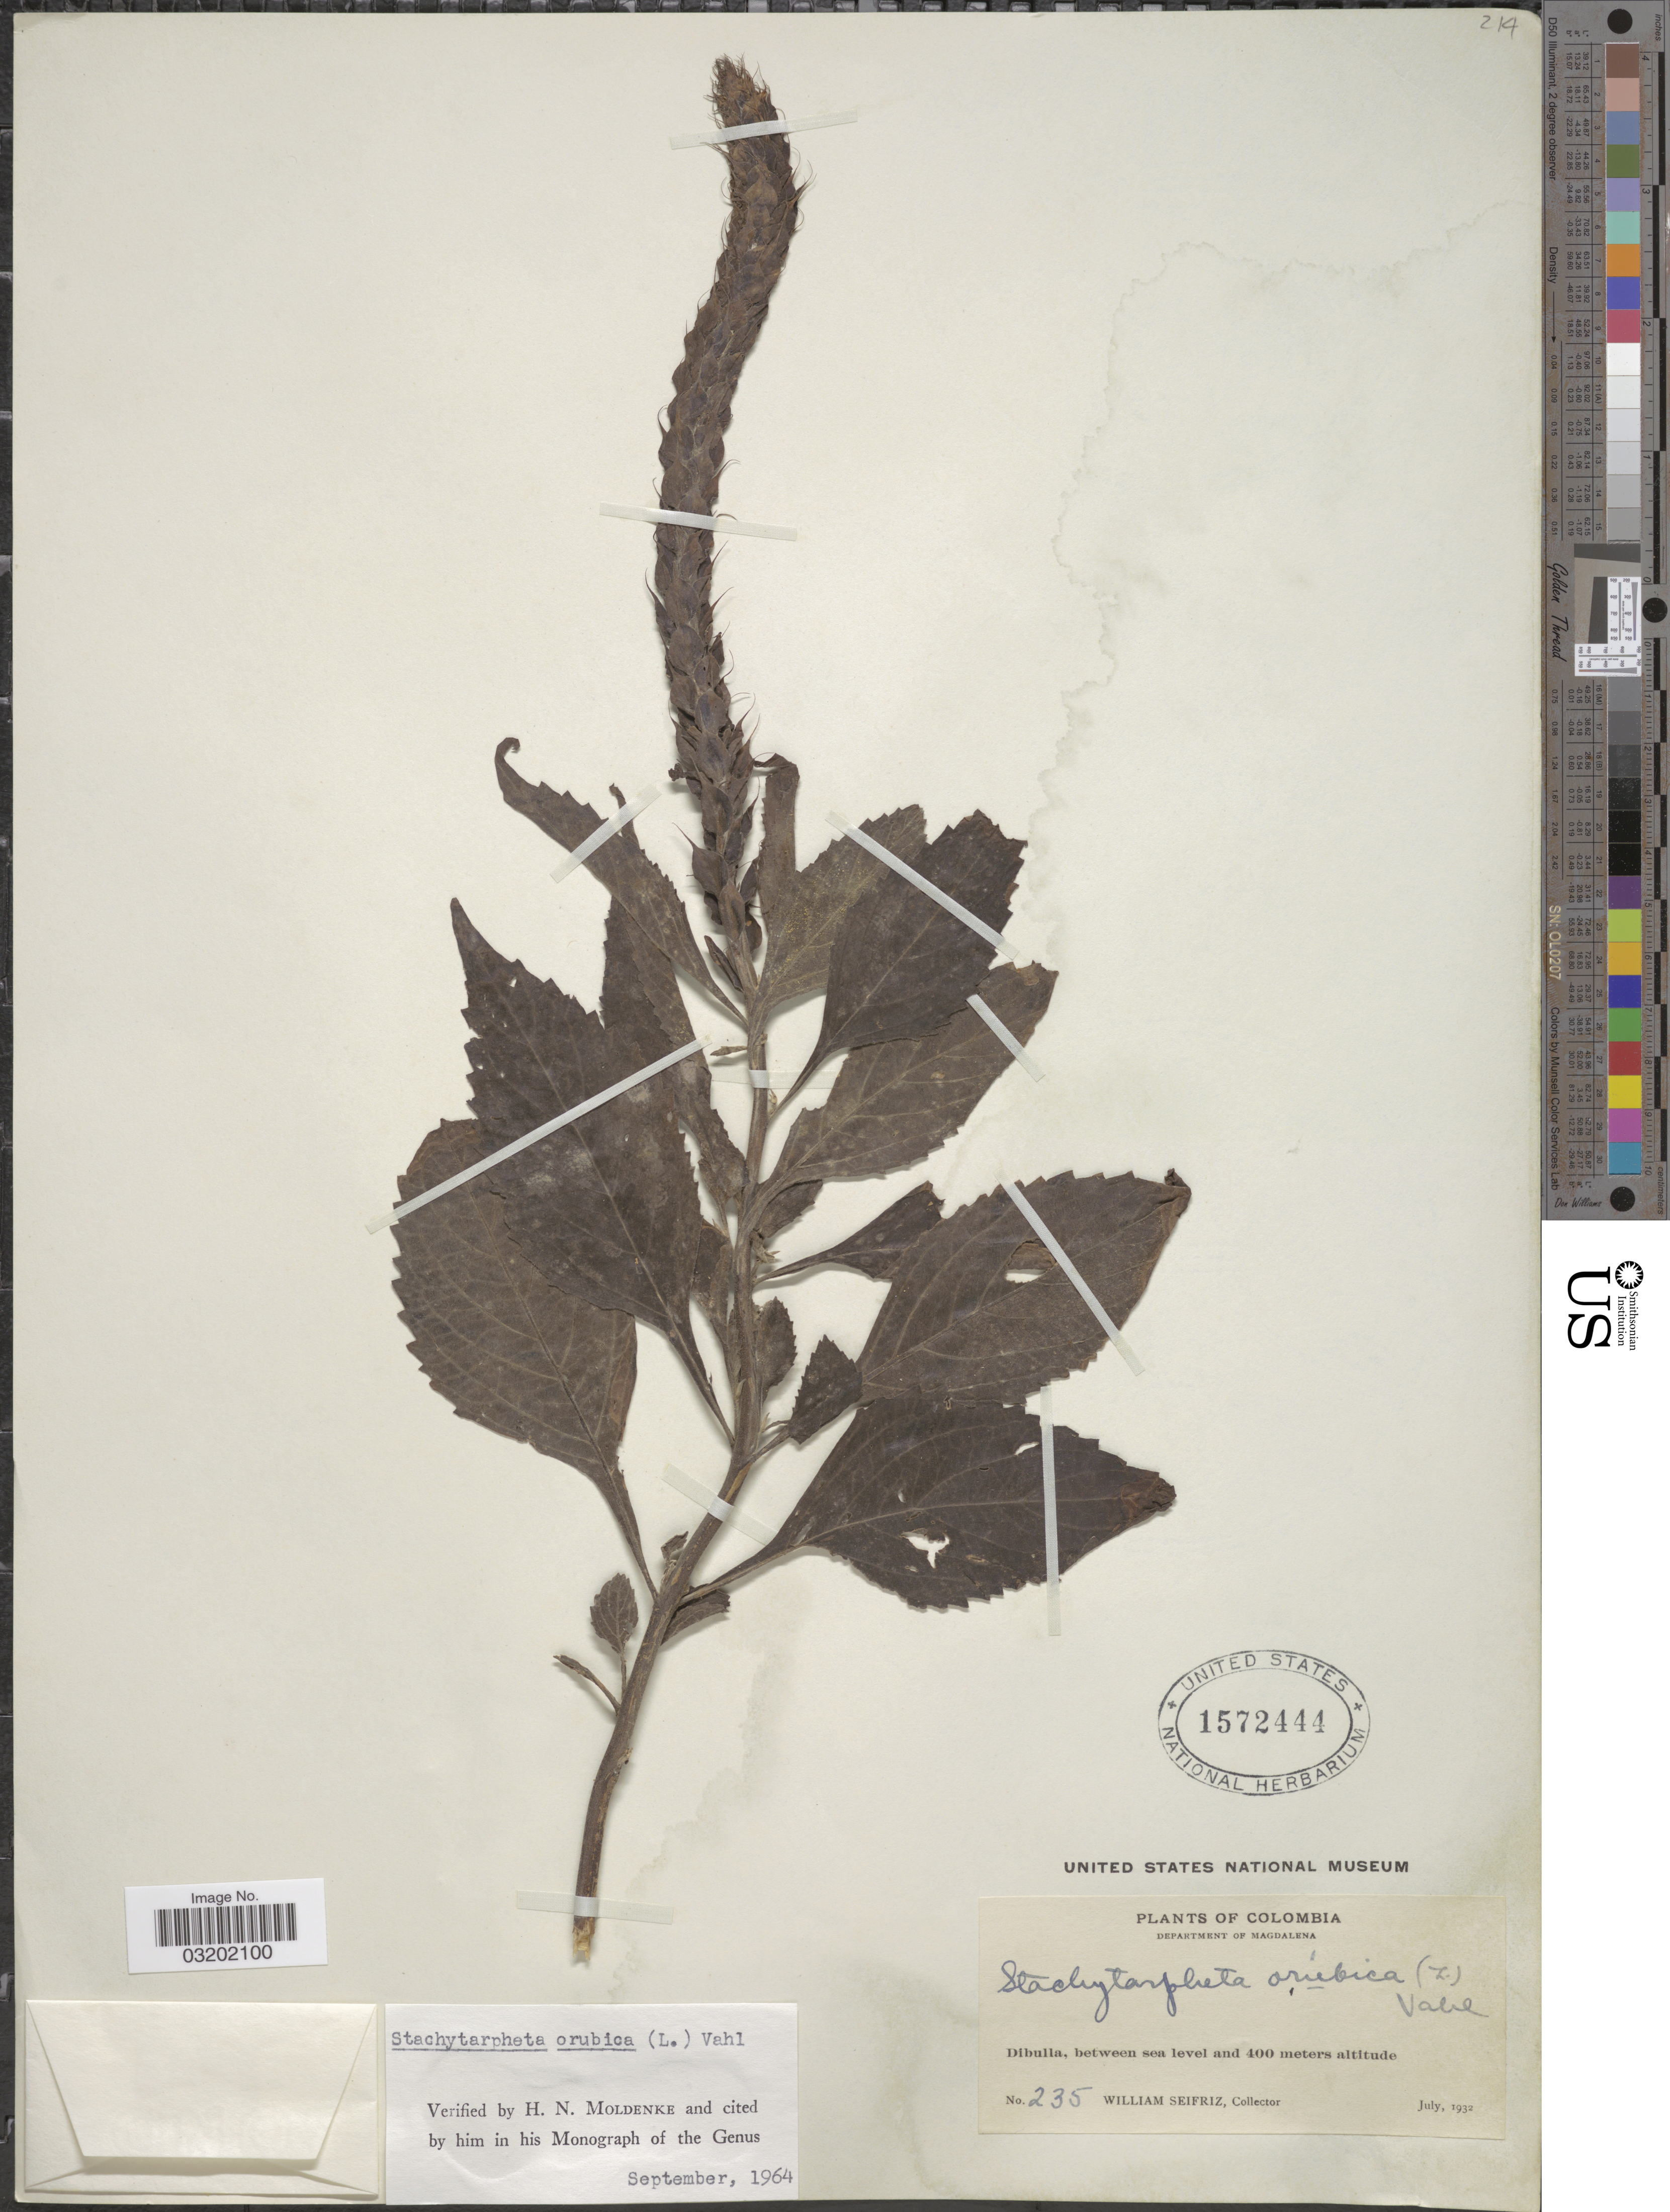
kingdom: Plantae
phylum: Tracheophyta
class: Magnoliopsida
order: Lamiales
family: Verbenaceae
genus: Stachytarpheta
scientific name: Stachytarpheta orubica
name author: (L.) Vahl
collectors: W. Seifriz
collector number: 235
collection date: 1932-07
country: Colombia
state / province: Magdalena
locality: Dibulla.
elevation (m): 0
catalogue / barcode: US 1572444